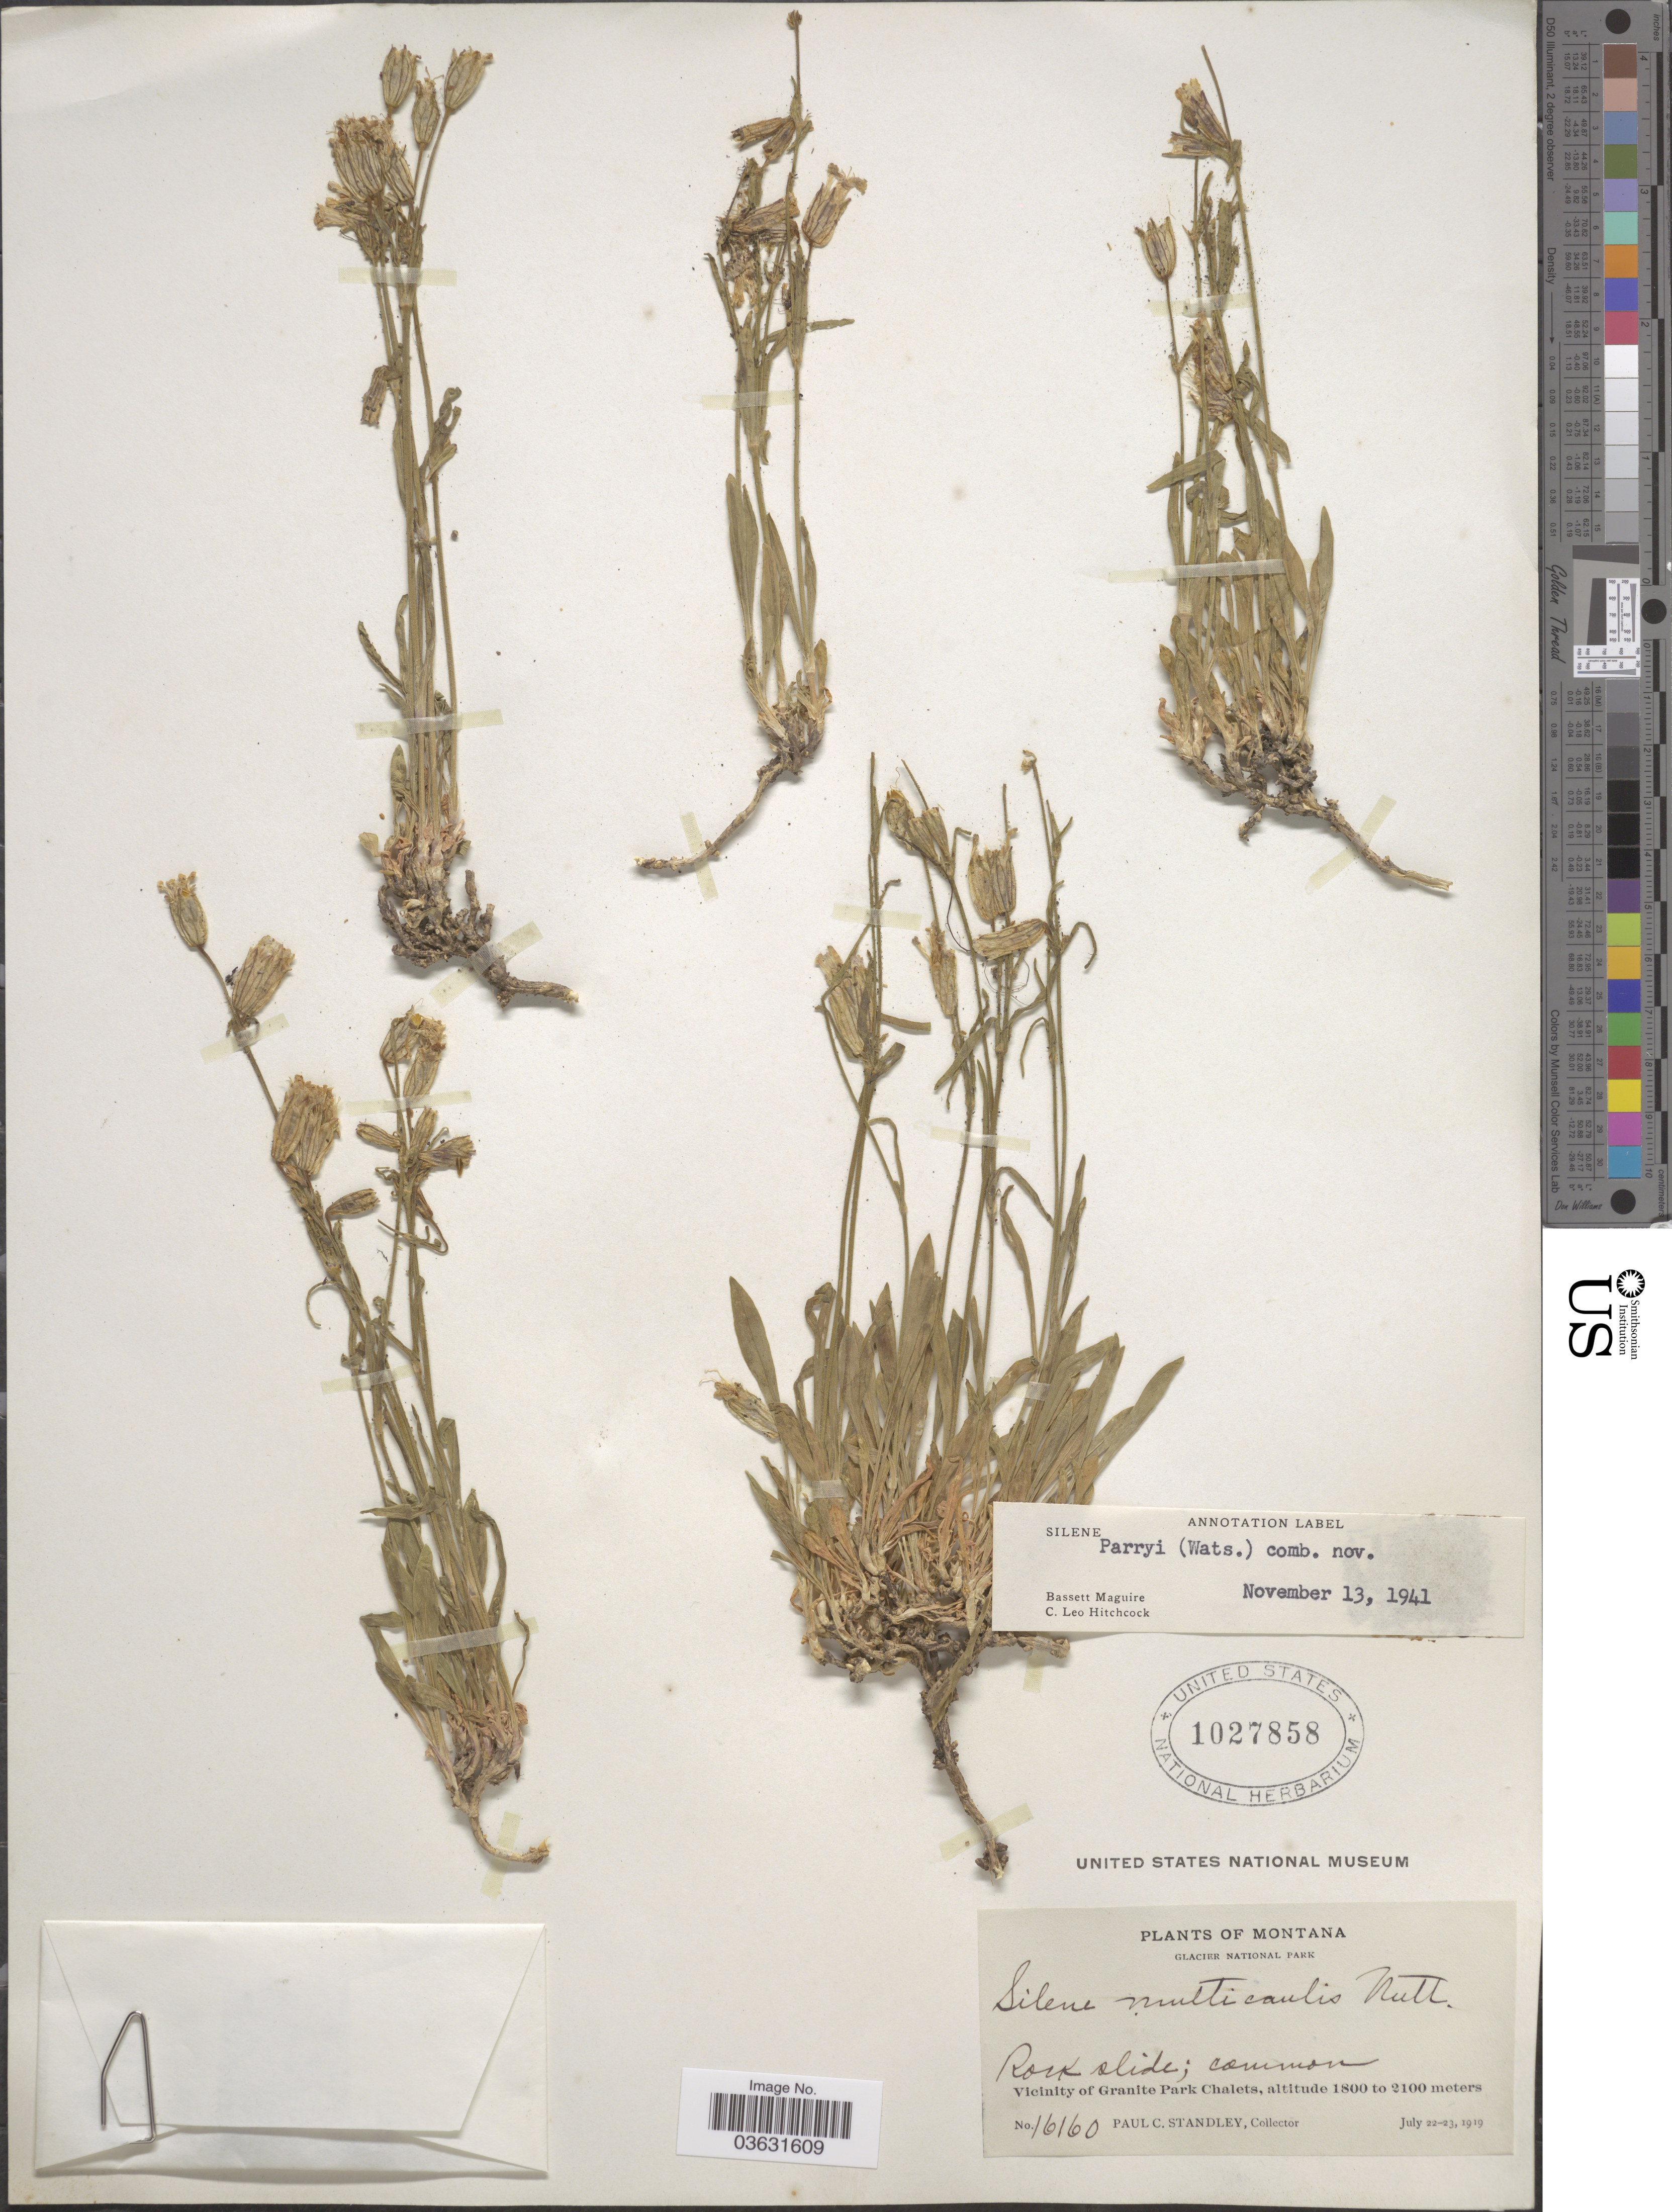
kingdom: Plantae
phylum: Tracheophyta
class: Magnoliopsida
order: Caryophyllales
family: Caryophyllaceae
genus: Silene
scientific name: Silene parryi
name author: (S. Watson) C.L. Hitchc. & Maguire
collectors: P. C. Standley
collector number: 16160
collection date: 1919-07-22/1919-07-23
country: United States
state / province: Montana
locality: Glacier National Park. Vicinity of Granite Park Chalets.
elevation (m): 1800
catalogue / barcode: US 1027858